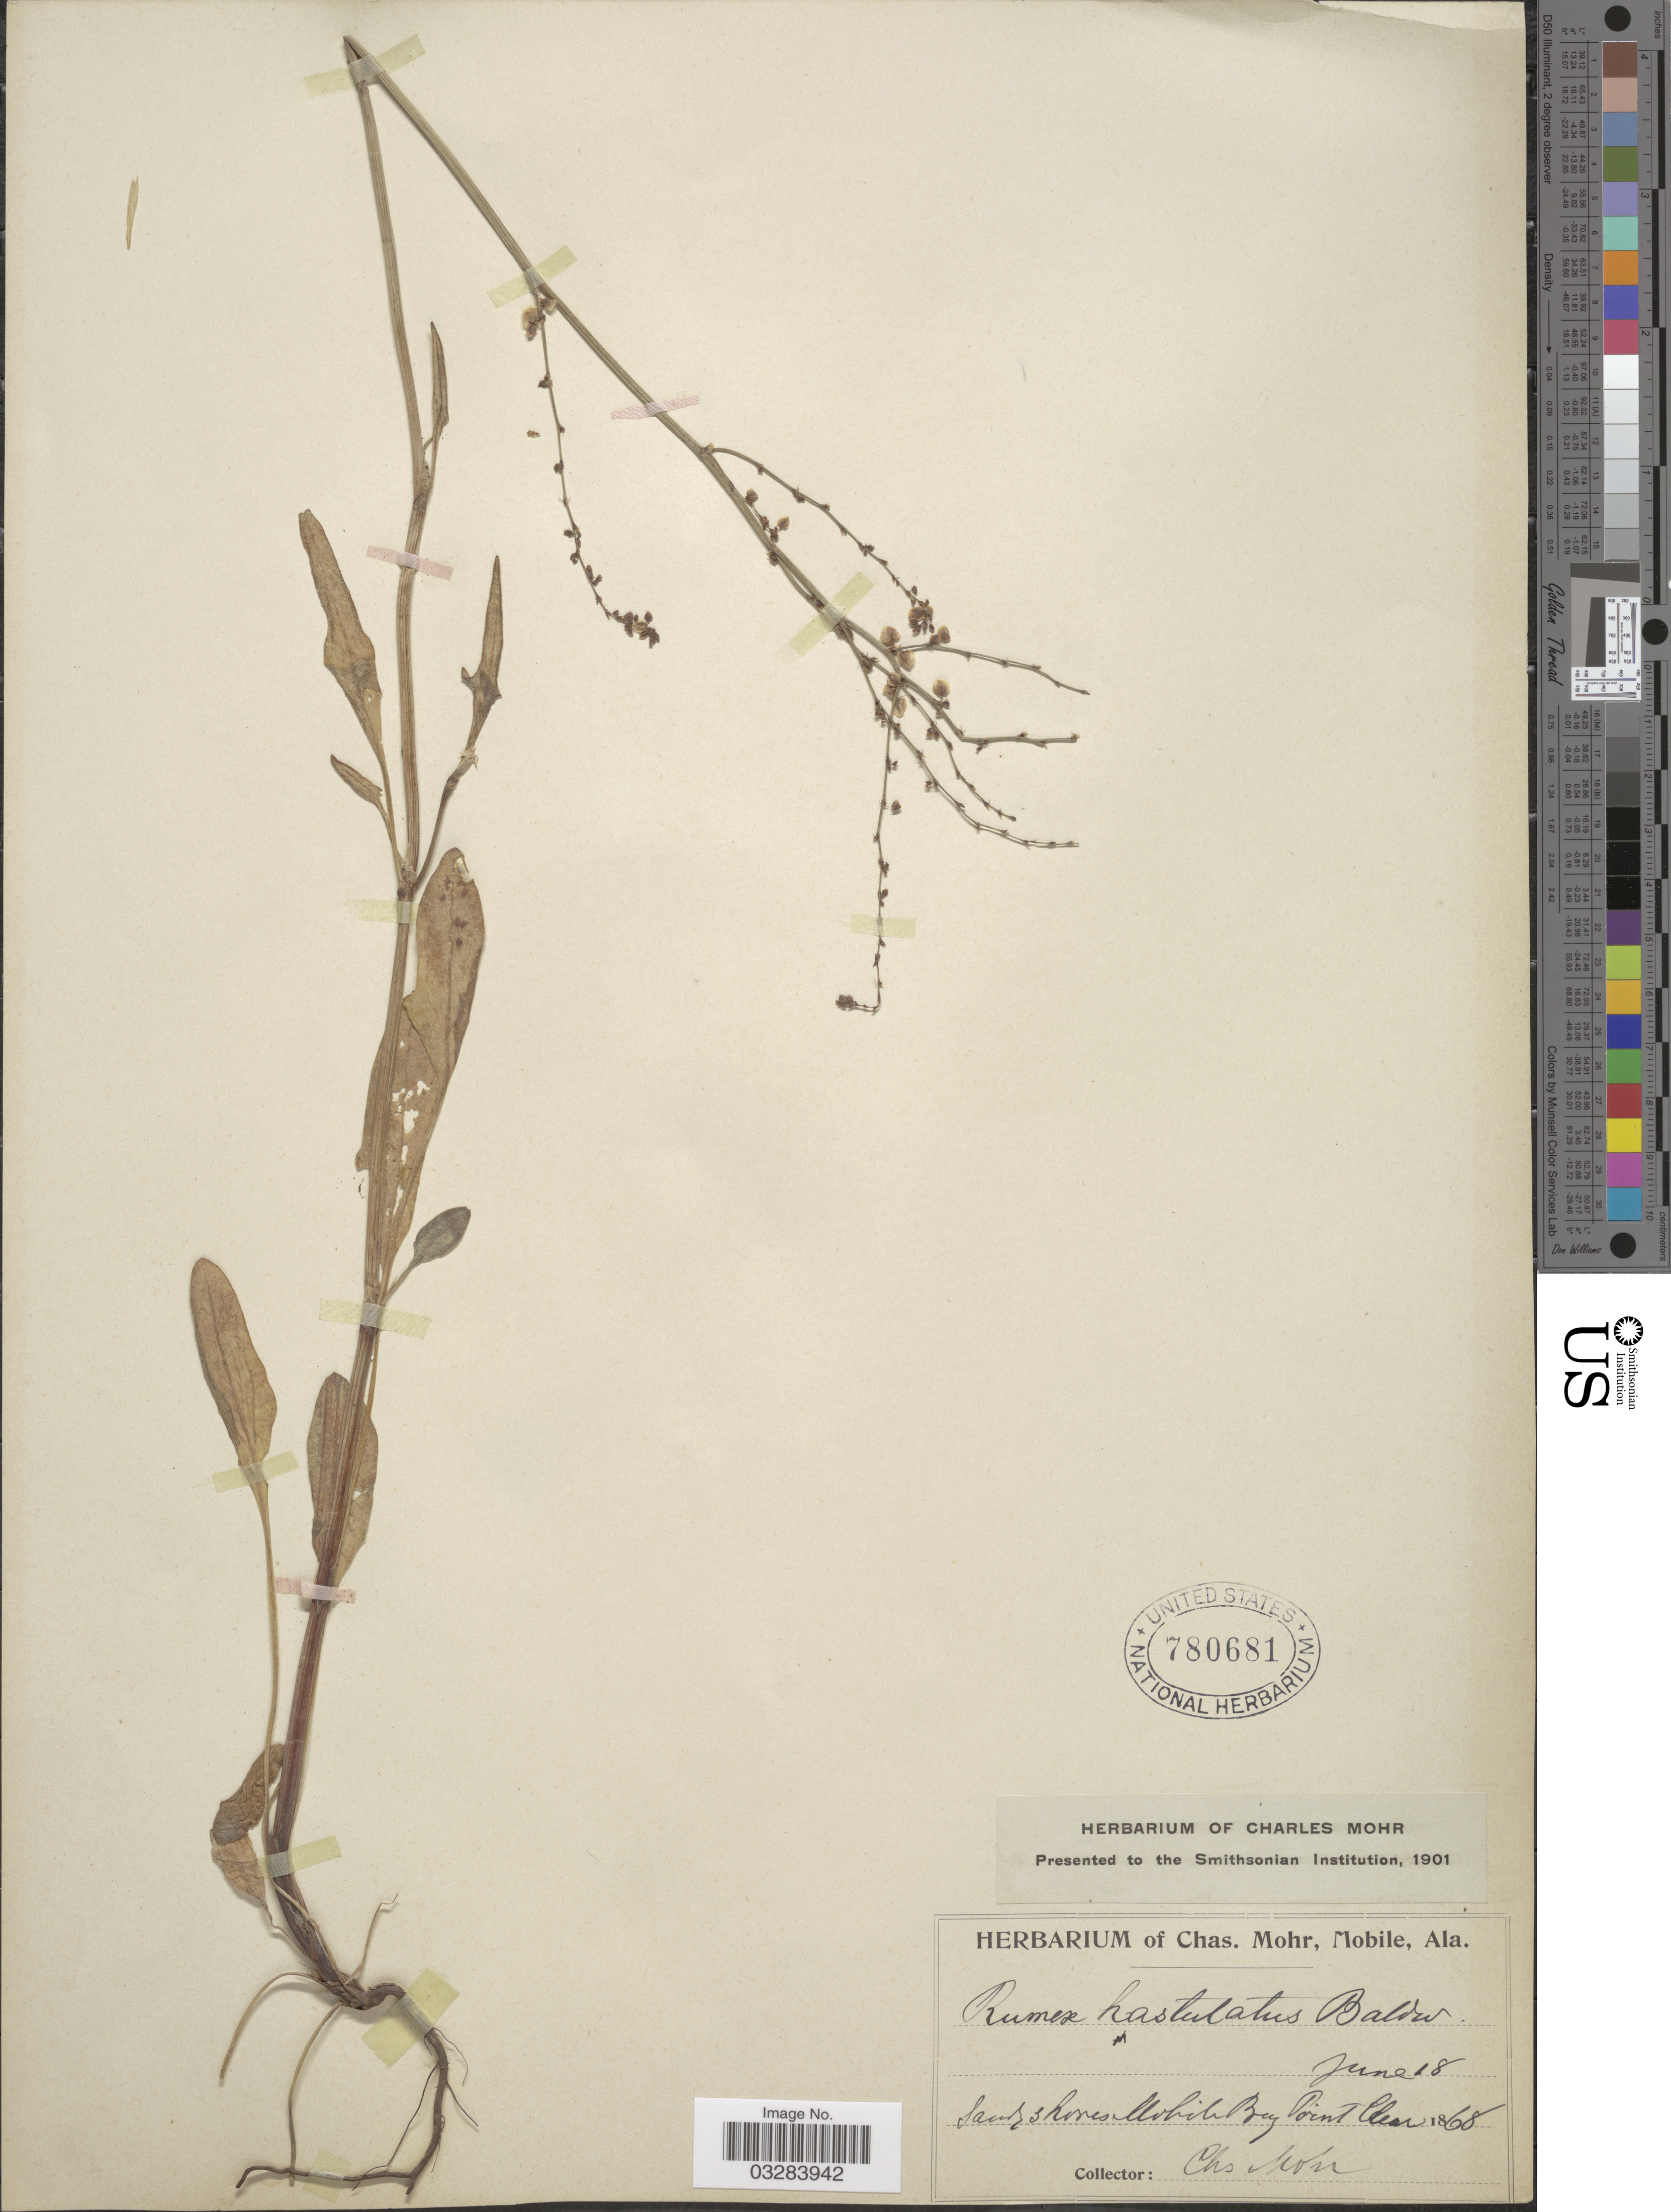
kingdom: Plantae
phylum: Tracheophyta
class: Magnoliopsida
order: Caryophyllales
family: Polygonaceae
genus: Rumex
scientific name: Rumex hastatulus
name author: Baldwin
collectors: Mohr, C. T. (herbarium)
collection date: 1868-06-18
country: United States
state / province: Alabama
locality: Mobile Bay Point Clear.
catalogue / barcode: US 780681